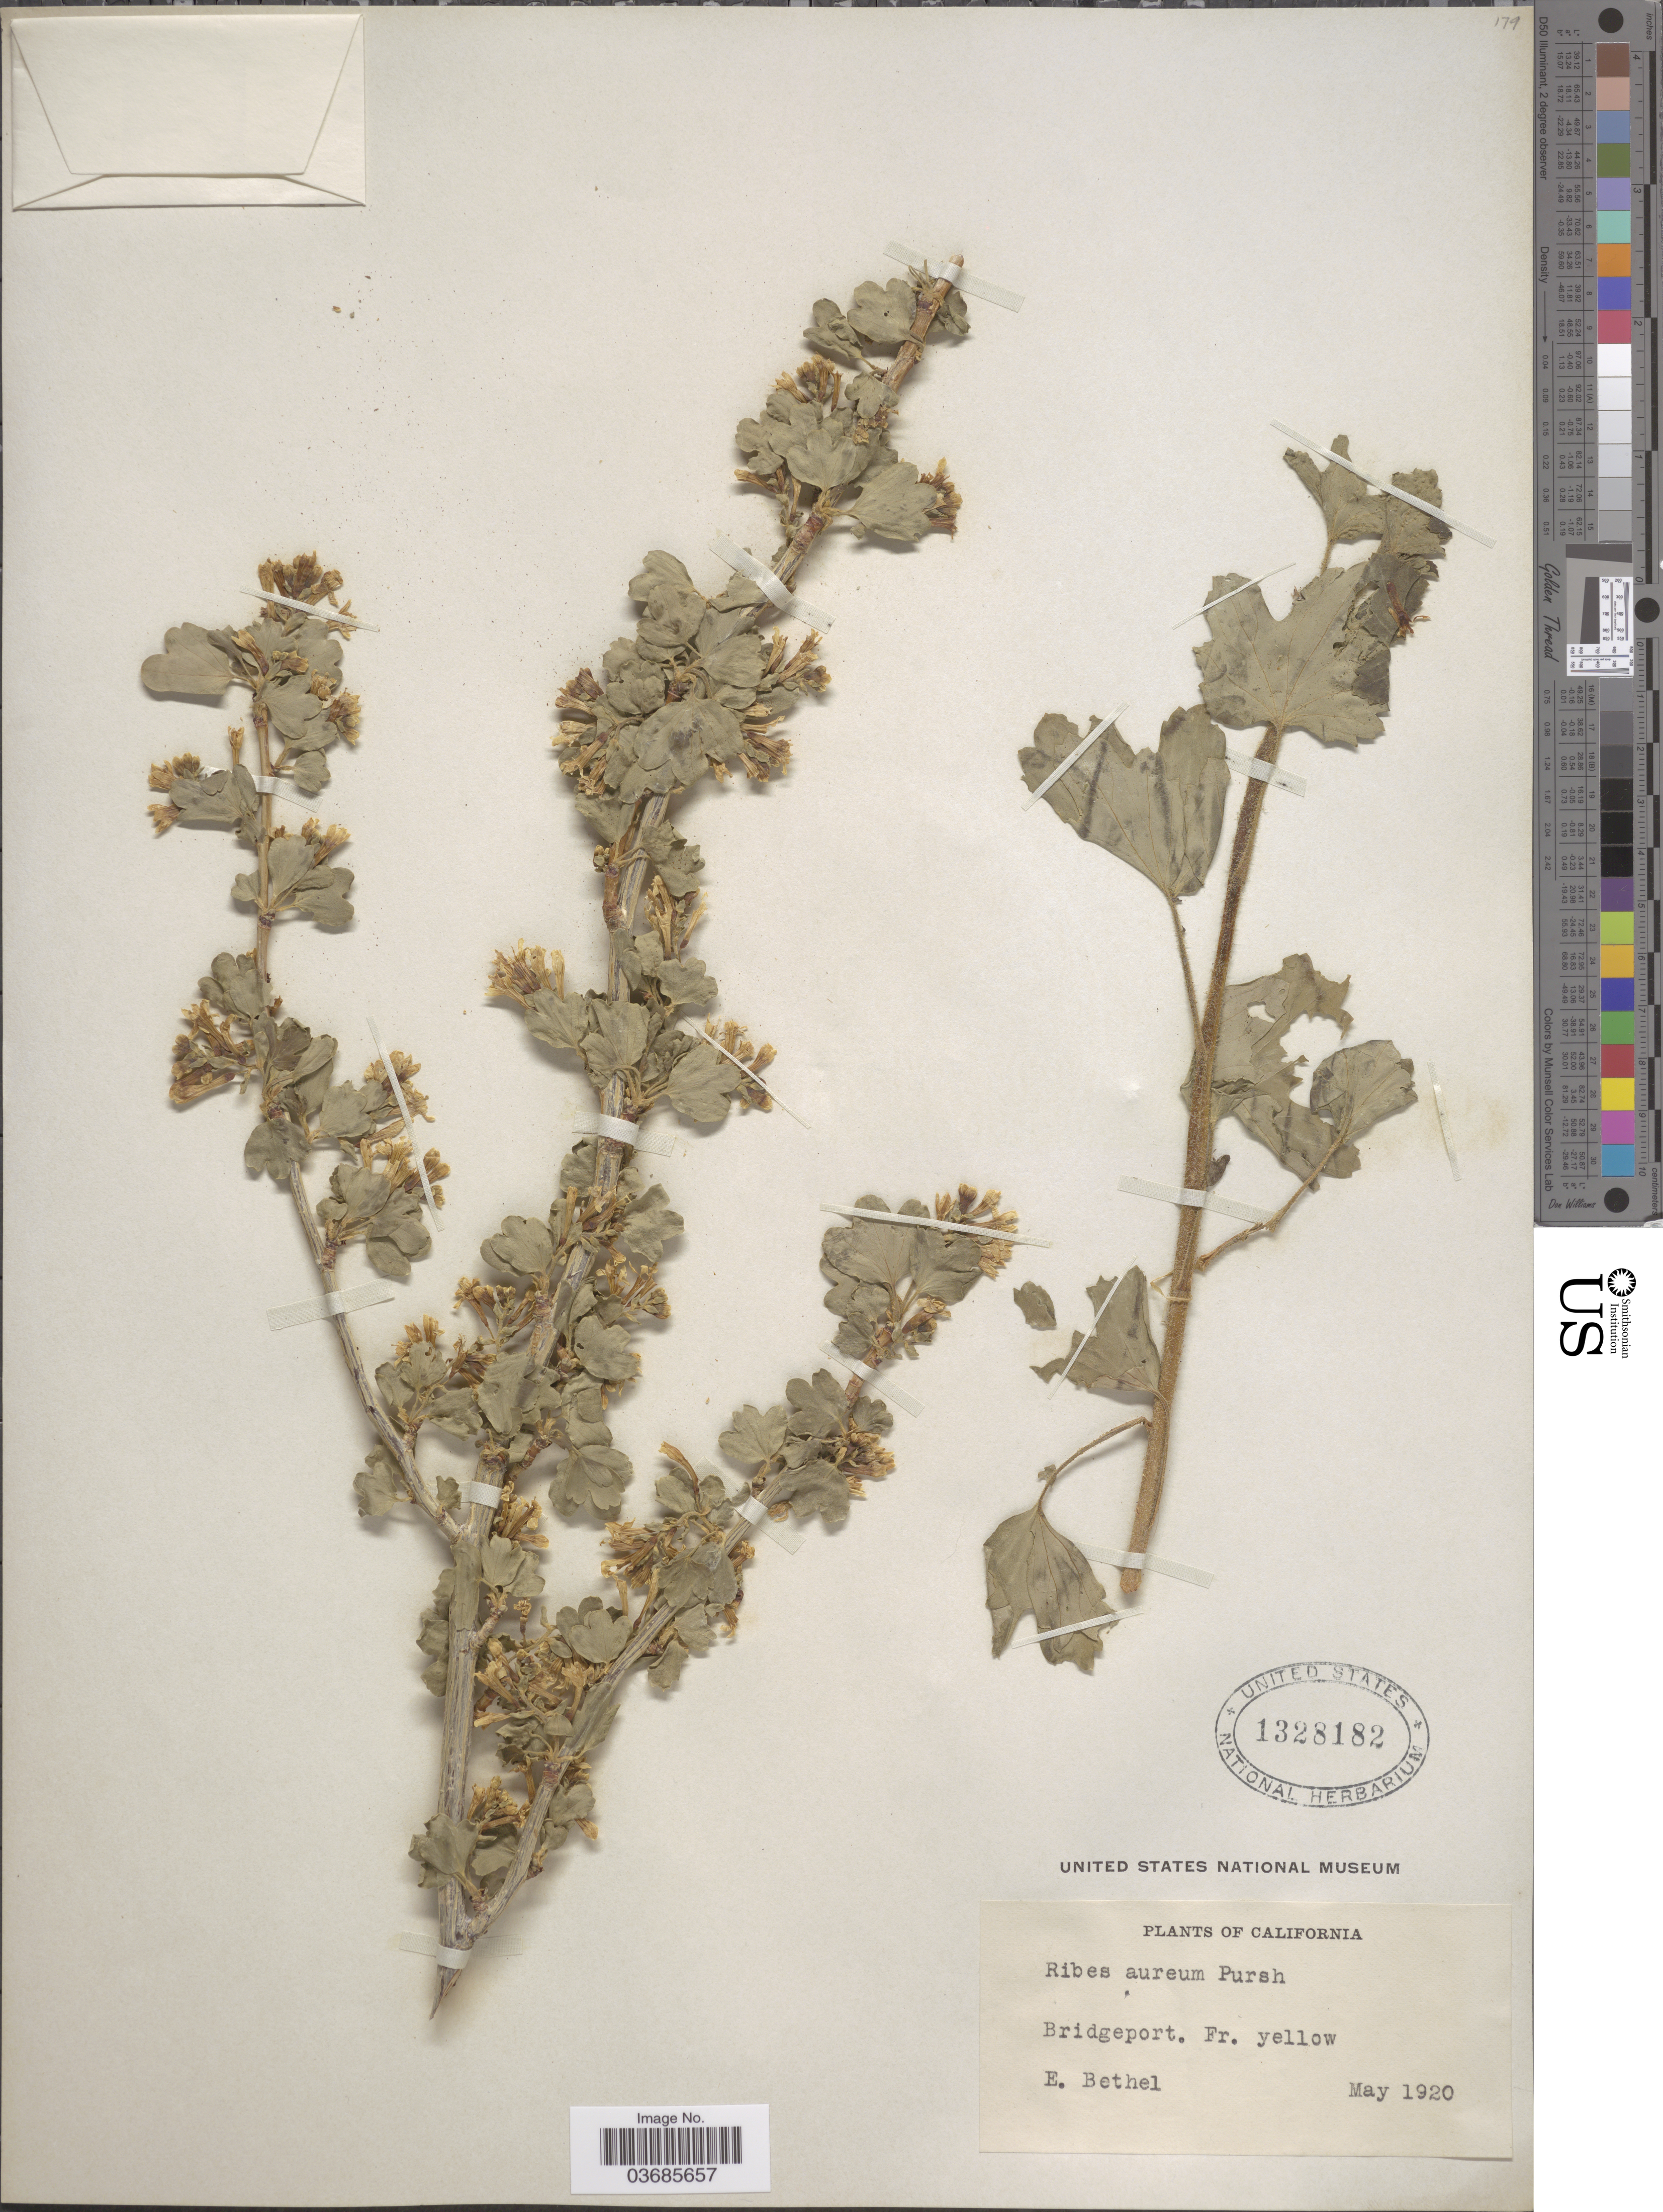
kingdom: Plantae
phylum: Tracheophyta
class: Magnoliopsida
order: Saxifragales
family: Grossulariaceae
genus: Ribes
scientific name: Ribes aureum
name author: Pursh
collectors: E. Bethel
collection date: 1920-05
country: United States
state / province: California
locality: Bridgeport.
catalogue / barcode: US 1328182